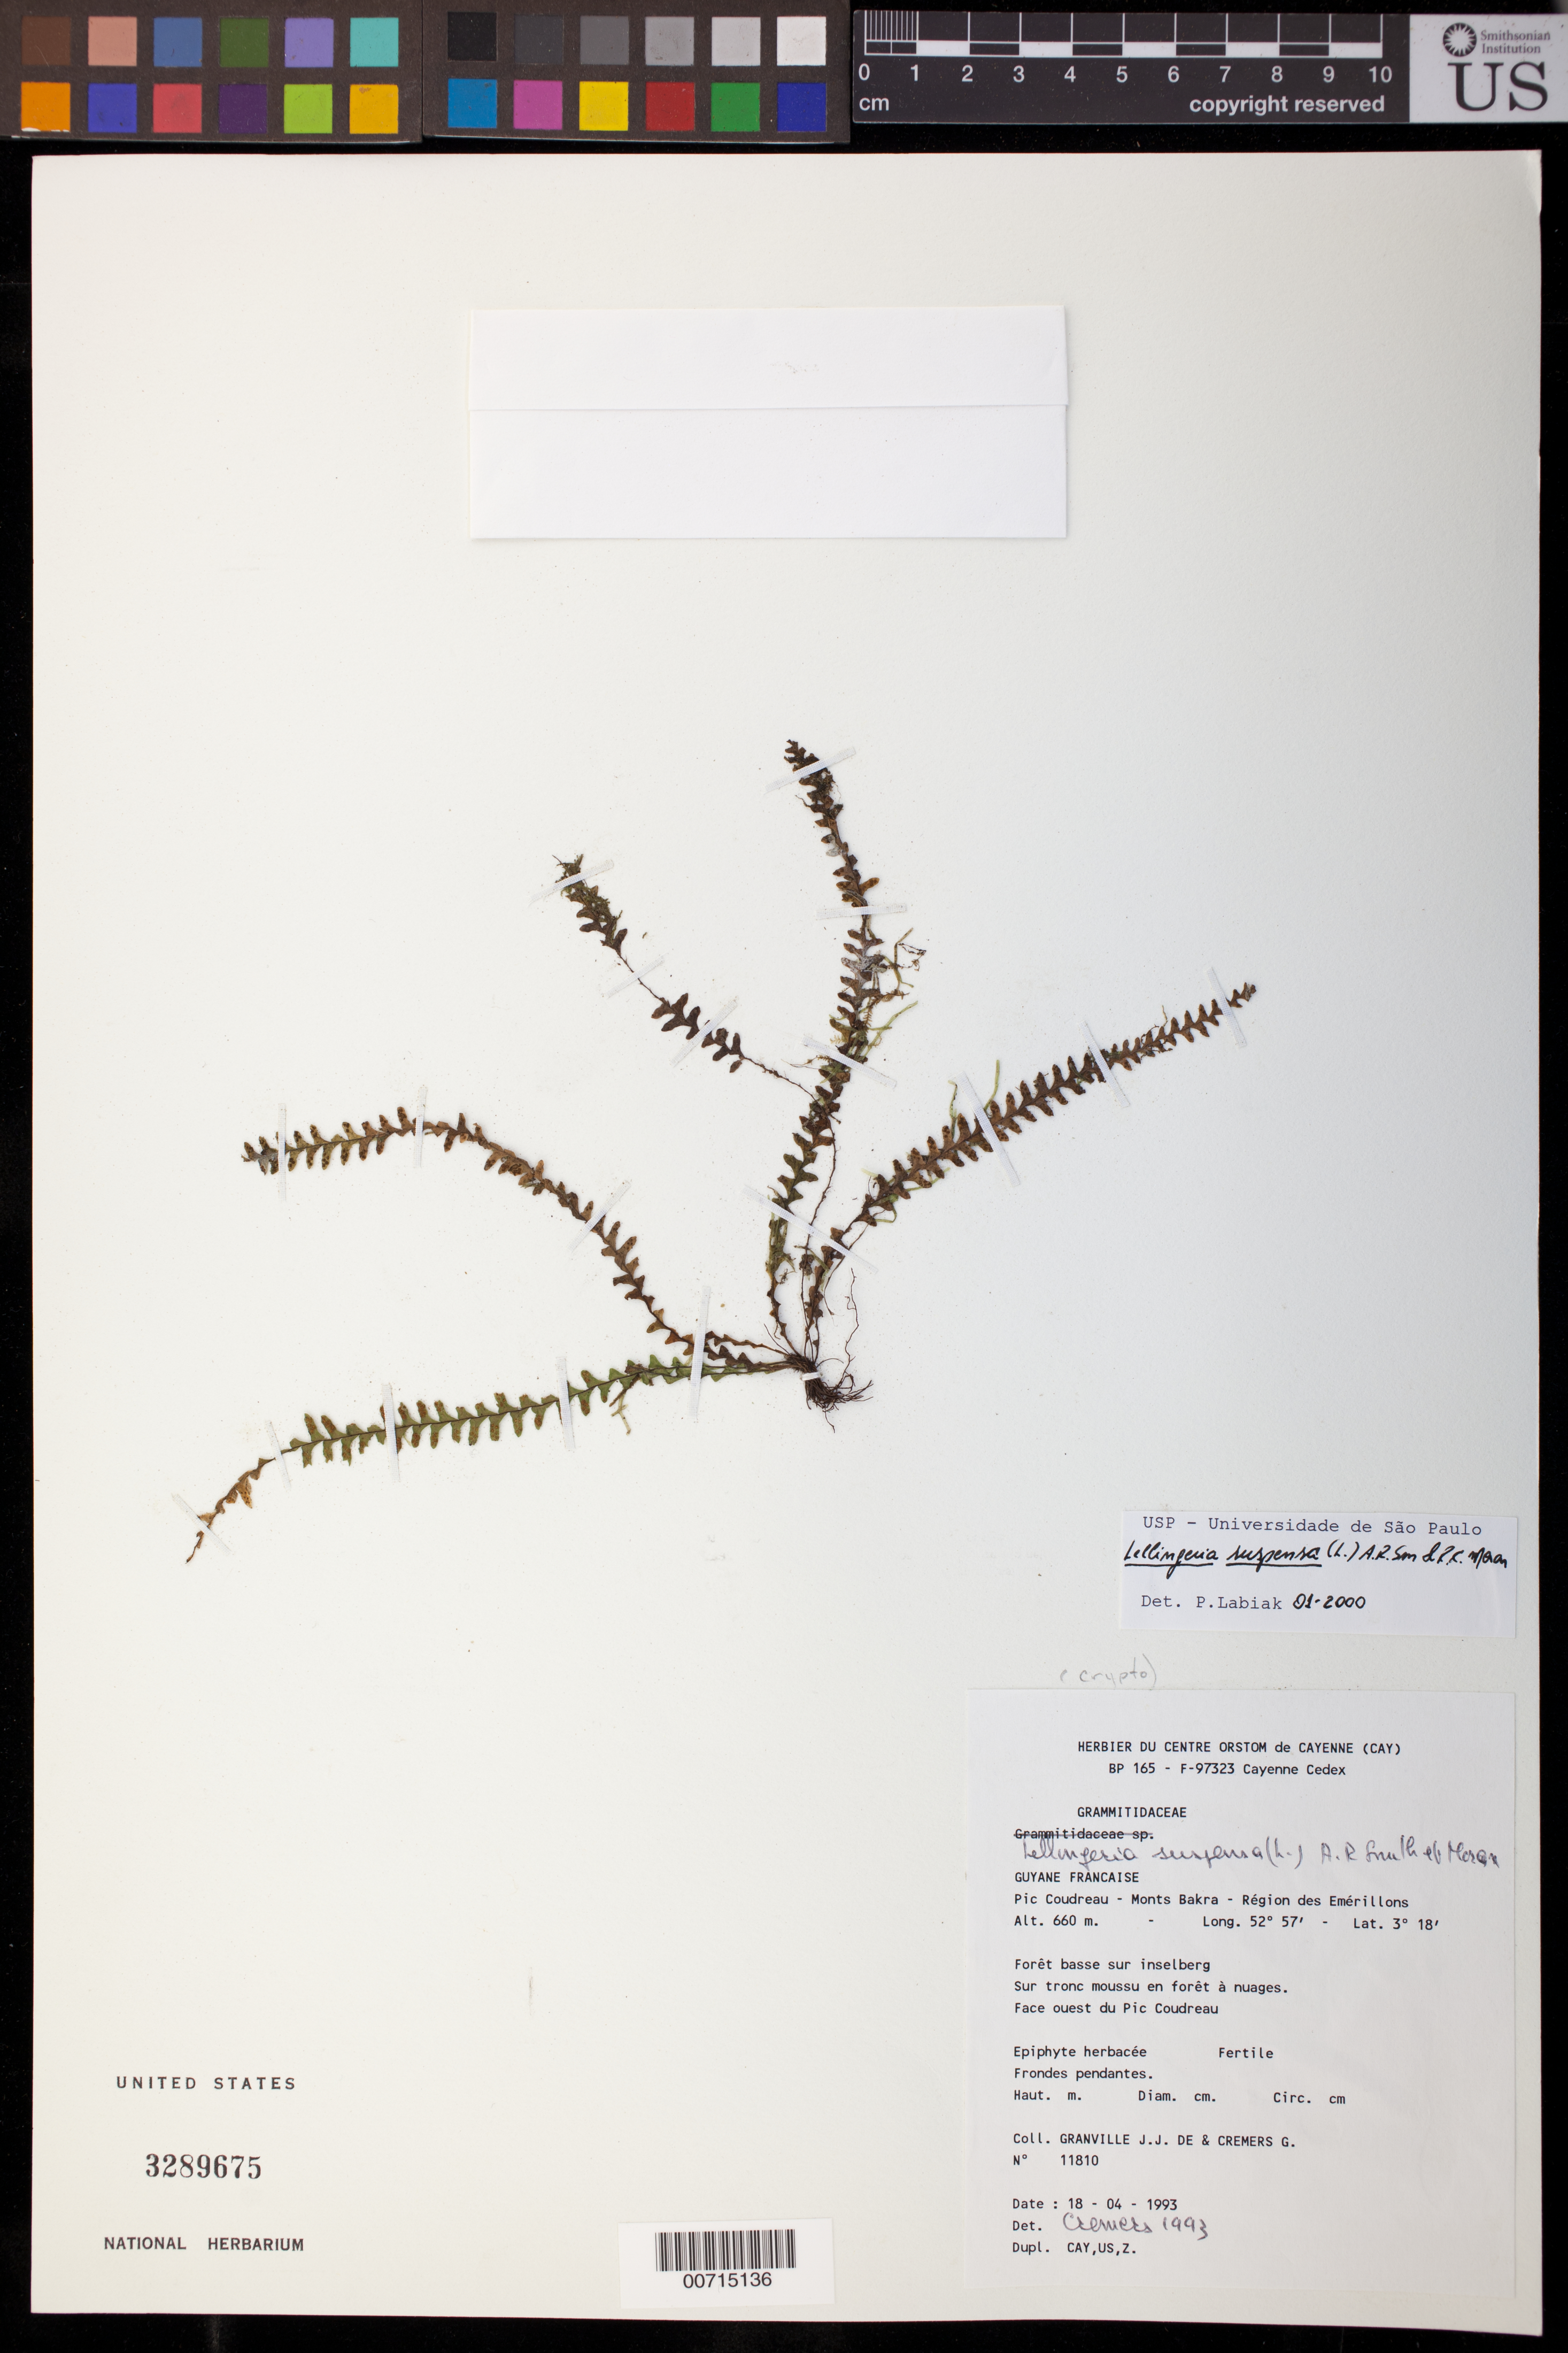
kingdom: Plantae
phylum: Tracheophyta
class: Polypodiopsida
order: Polypodiales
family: Polypodiaceae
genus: Lellingeria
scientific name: Lellingeria suspensa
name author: (L.) A.R. Sm. & R.C. Moran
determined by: Kelloff, Carol L.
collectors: J.-J. de Granville & G. Cremers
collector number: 11810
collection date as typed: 18-Apr-93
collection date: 1993-04-18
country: French Guiana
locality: Pic Coudreau, Monts Bakra, région des Emérillons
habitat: Forêt basse sur inselberg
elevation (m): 660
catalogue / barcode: US 3289675